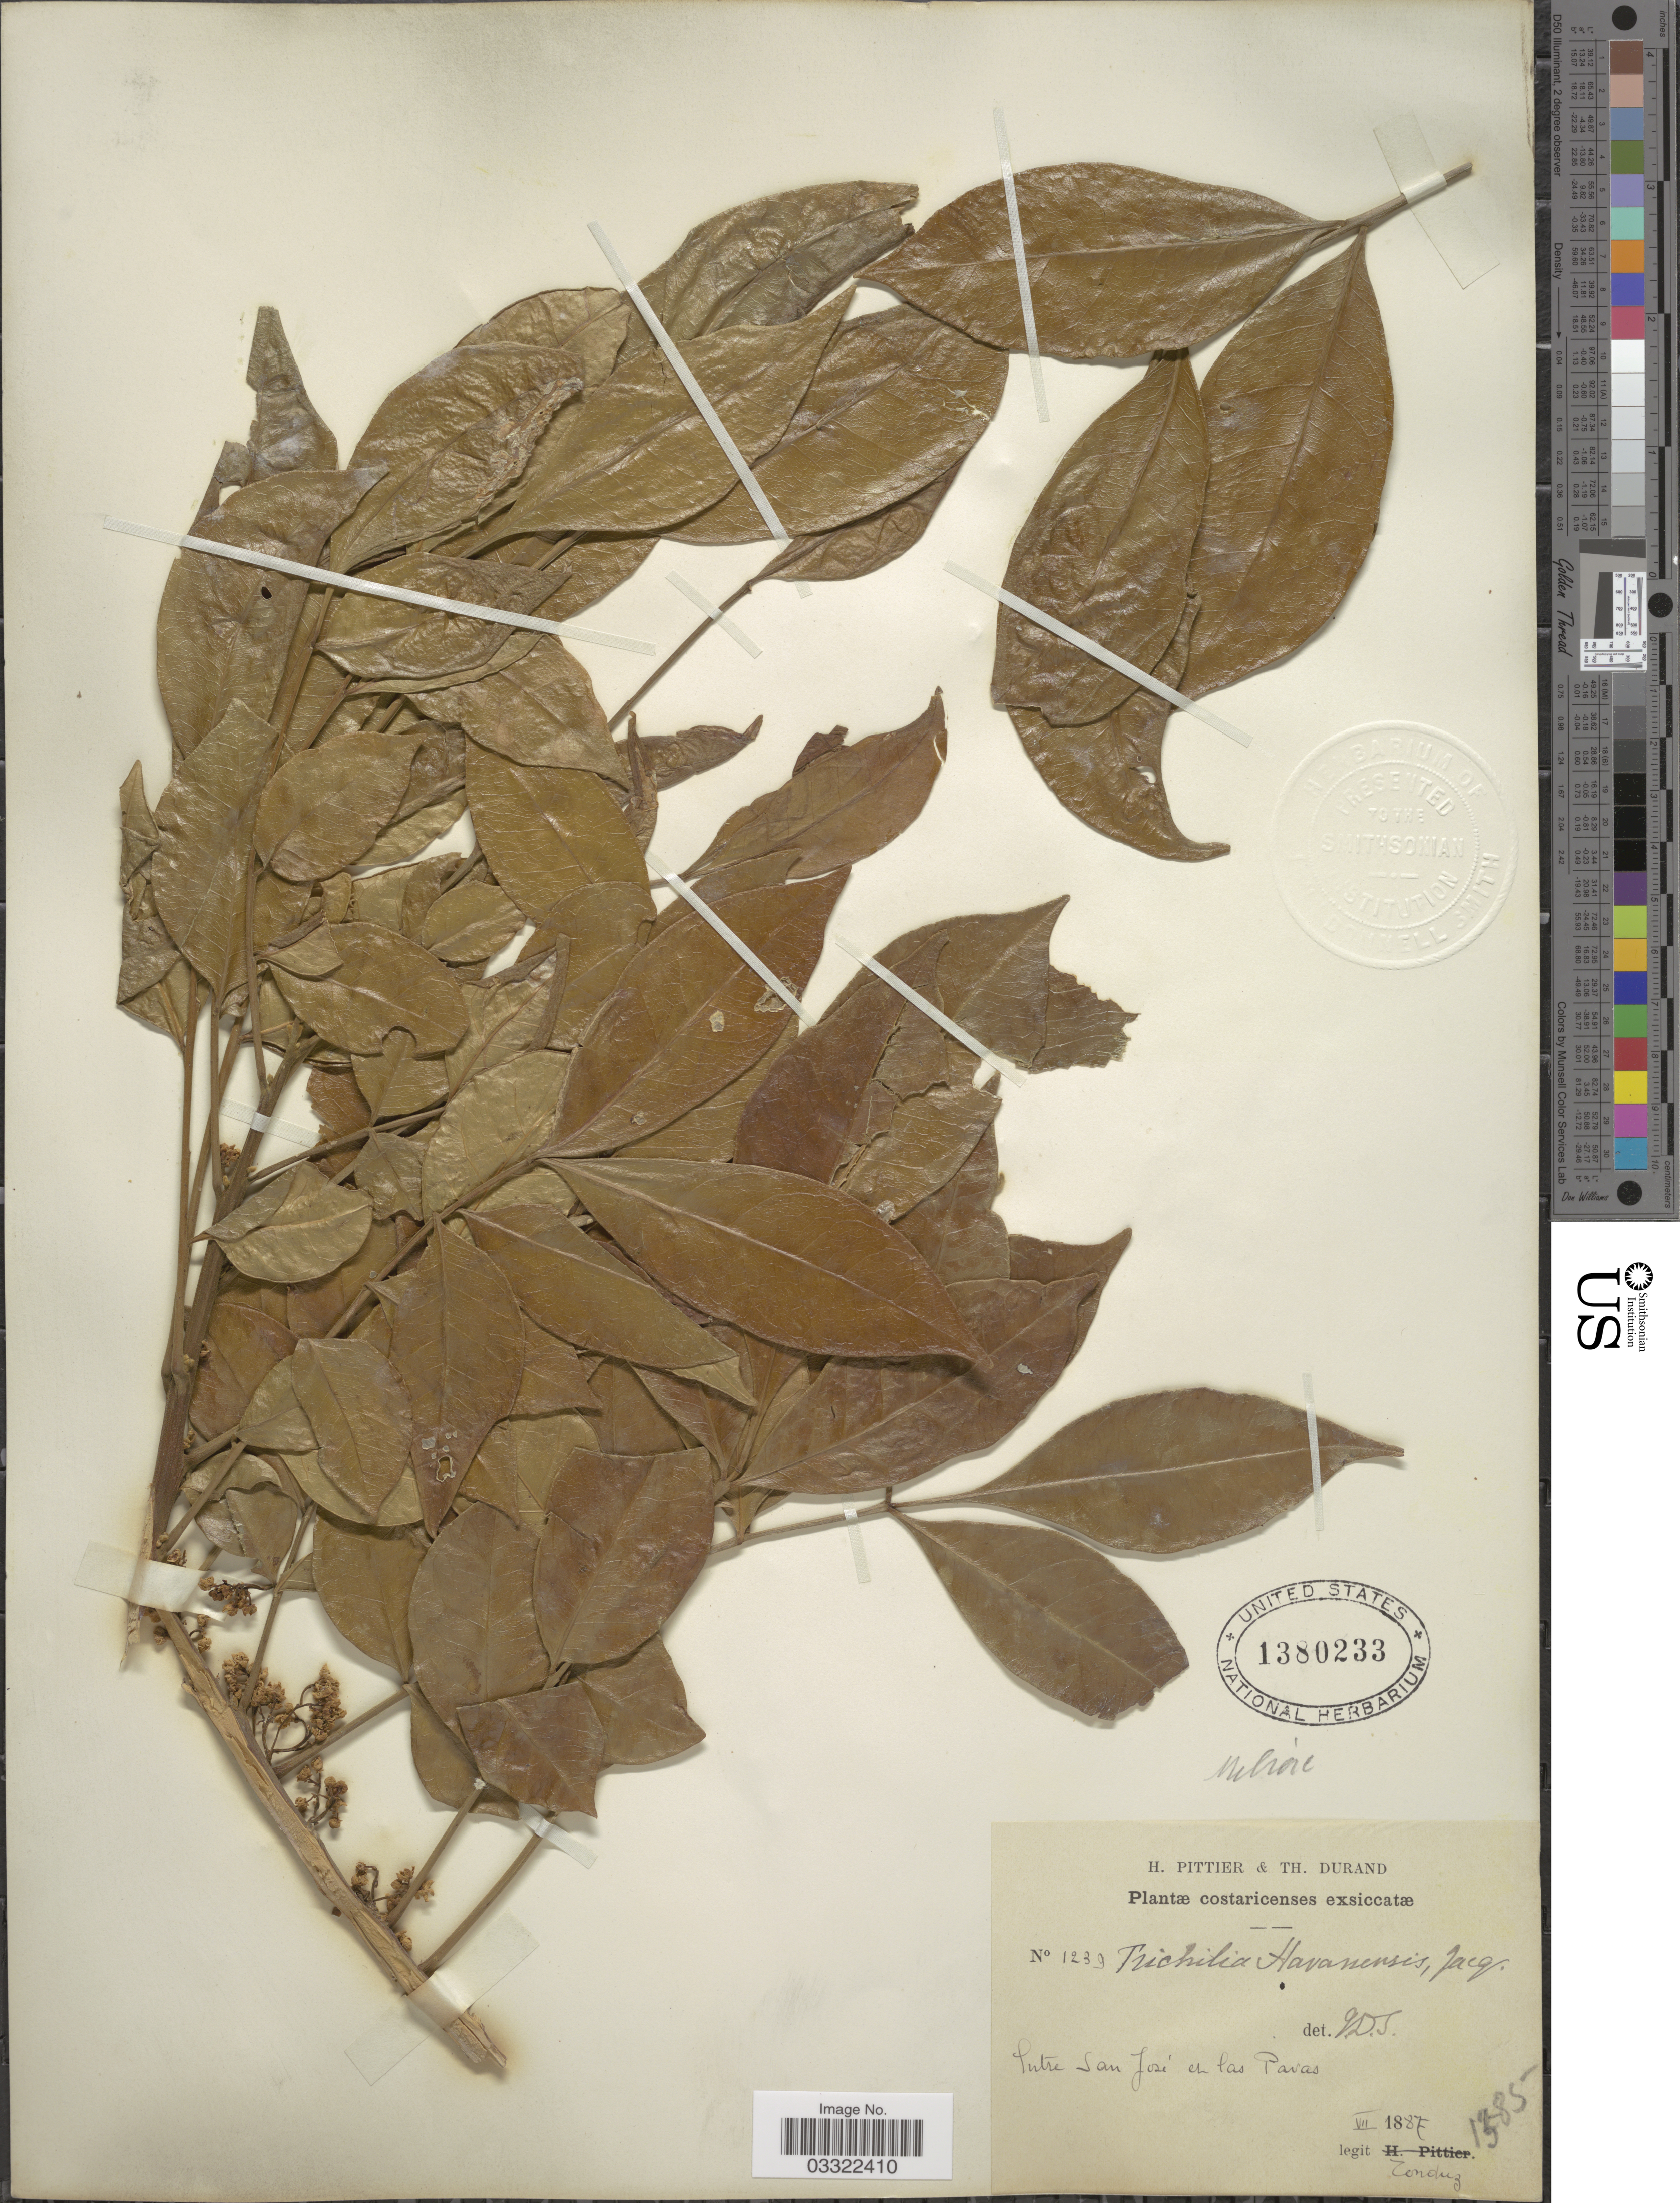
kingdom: Plantae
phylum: Tracheophyta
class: Magnoliopsida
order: Sapindales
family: Meliaceae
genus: Trichilia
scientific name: Trichilia havanensis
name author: Jacq.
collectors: Tonduz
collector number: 1239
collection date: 1887-07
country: Costa Rica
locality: Entre San José et las Pavas.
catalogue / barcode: US 1380233